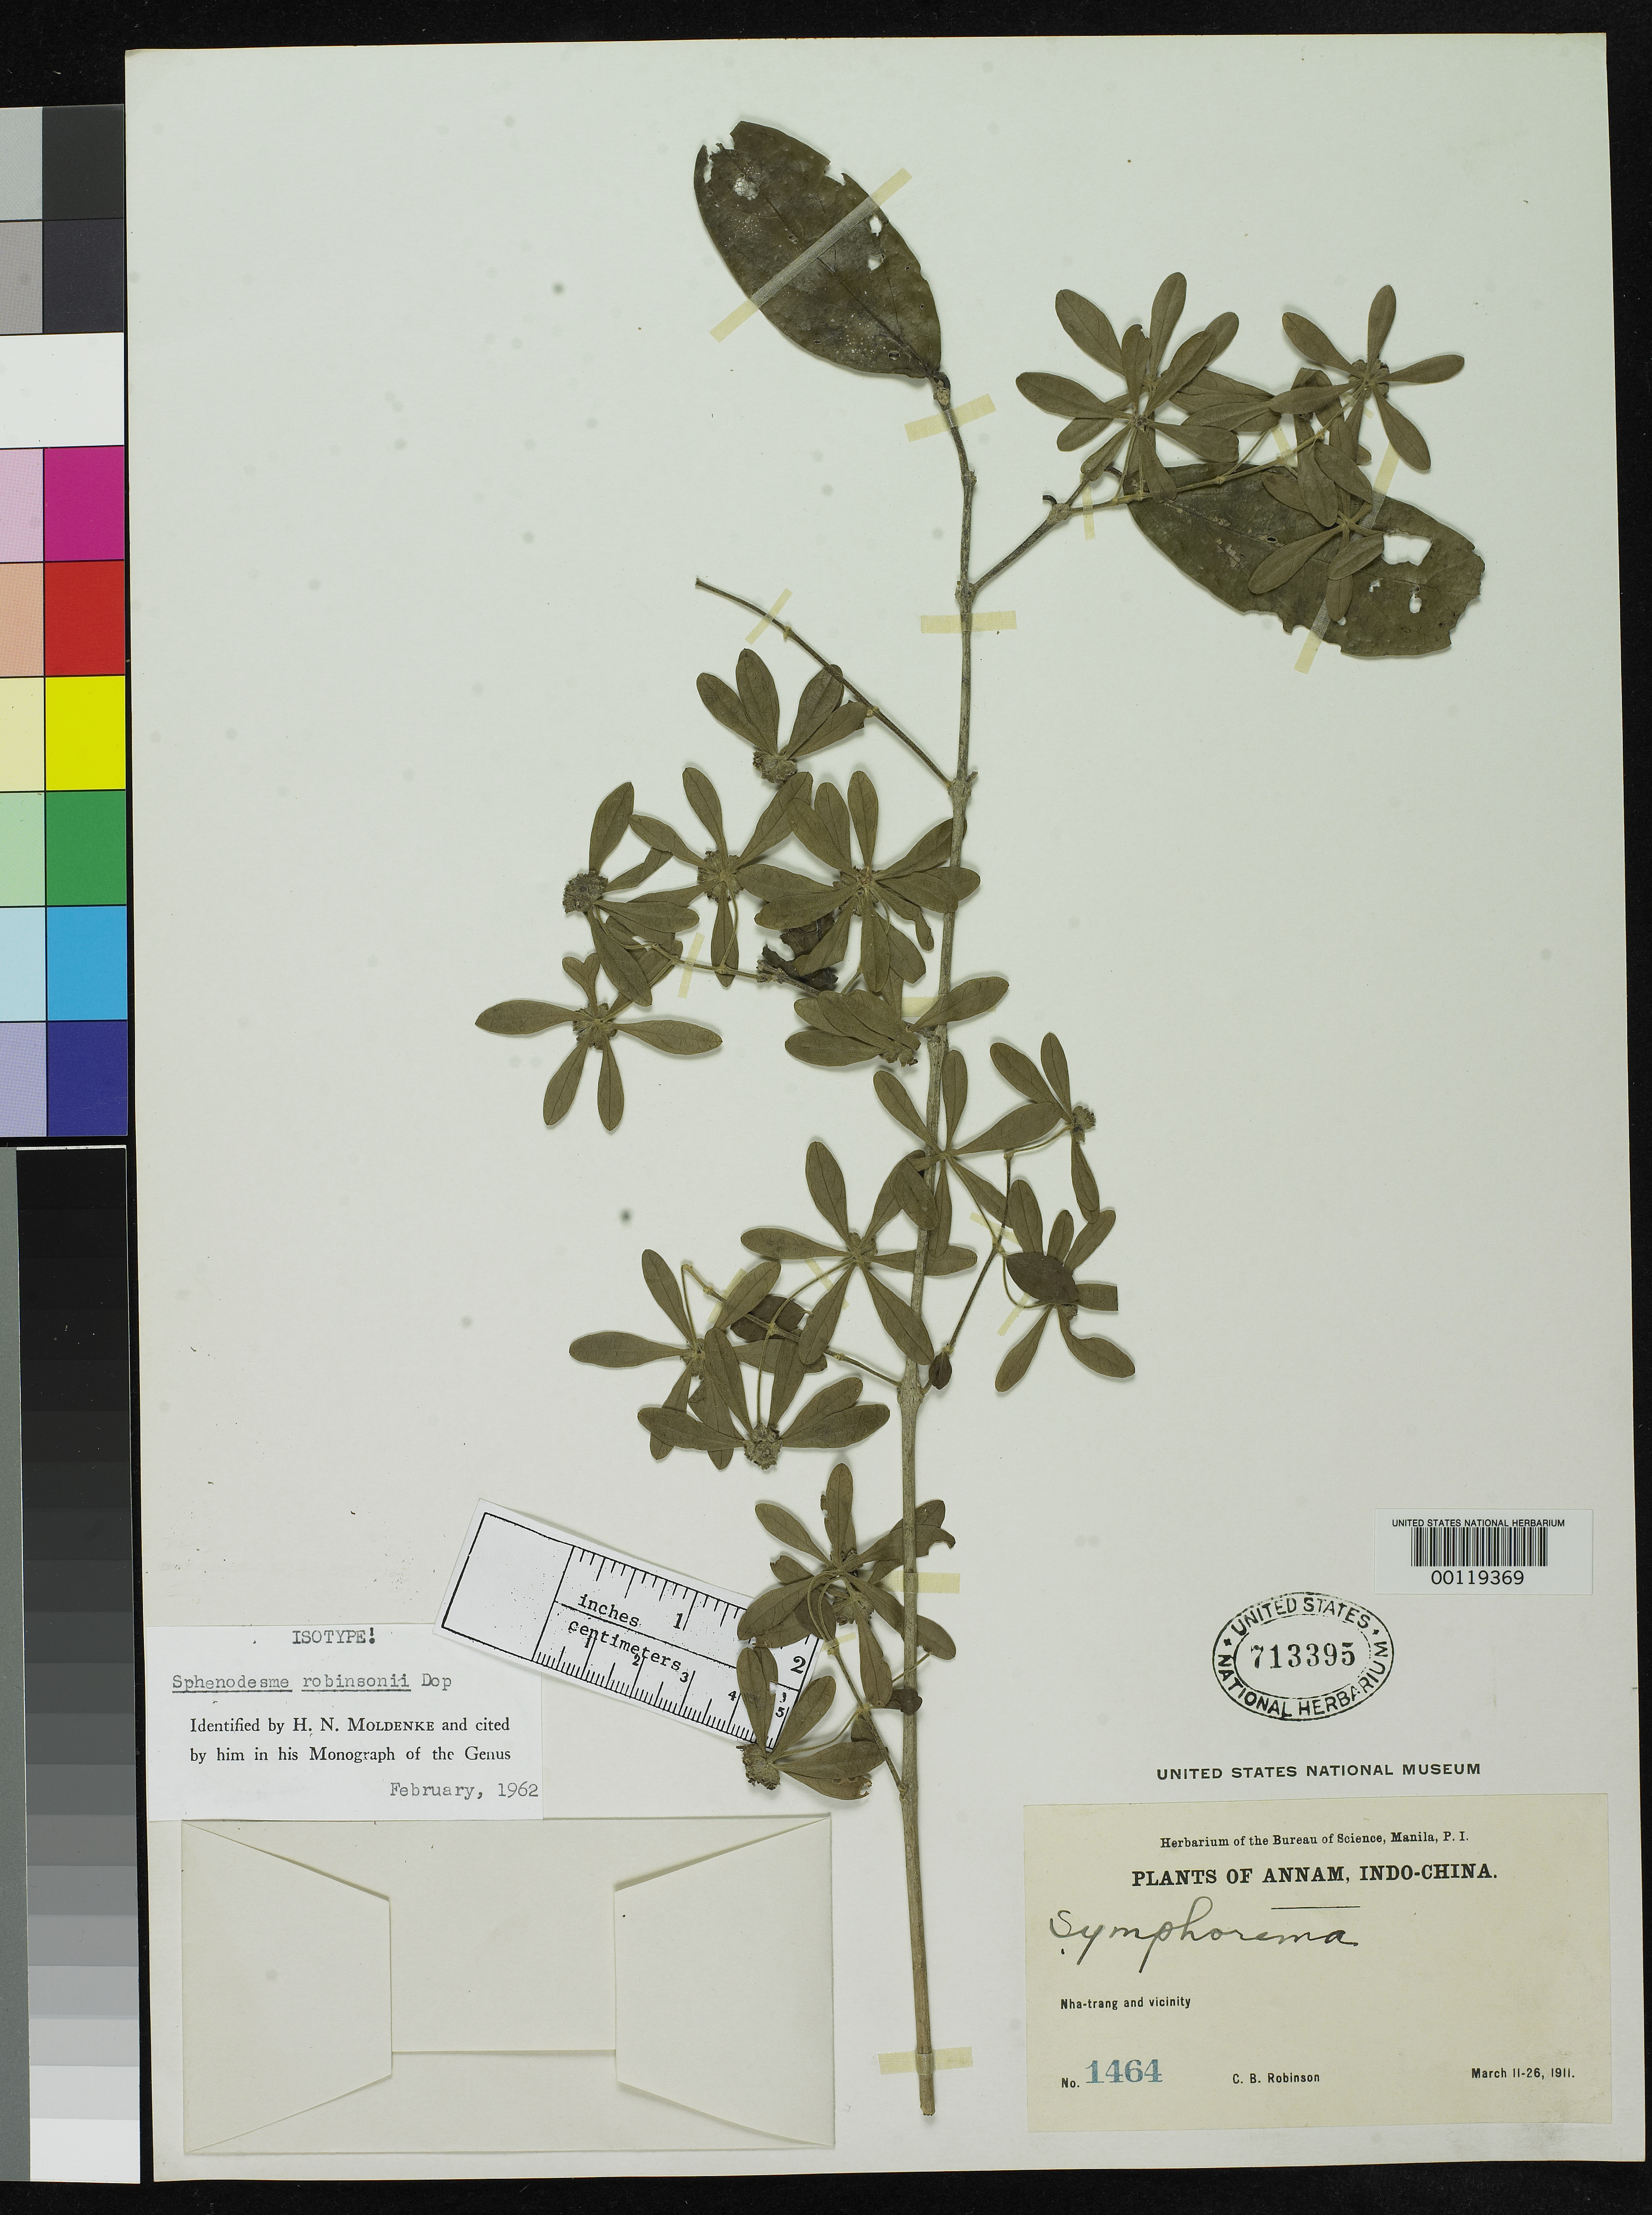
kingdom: Plantae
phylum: Tracheophyta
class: Magnoliopsida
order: Lamiales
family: Lamiaceae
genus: Sphenodesme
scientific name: Sphenodesme robinsonii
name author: Dop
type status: Isotype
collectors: C. Robinson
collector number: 1464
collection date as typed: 11 Mar 1911 to 26 Mar 1911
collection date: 1911-03-11/1911-03-26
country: Vietnam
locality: Annam, Nha-Trang.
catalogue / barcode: US 713395